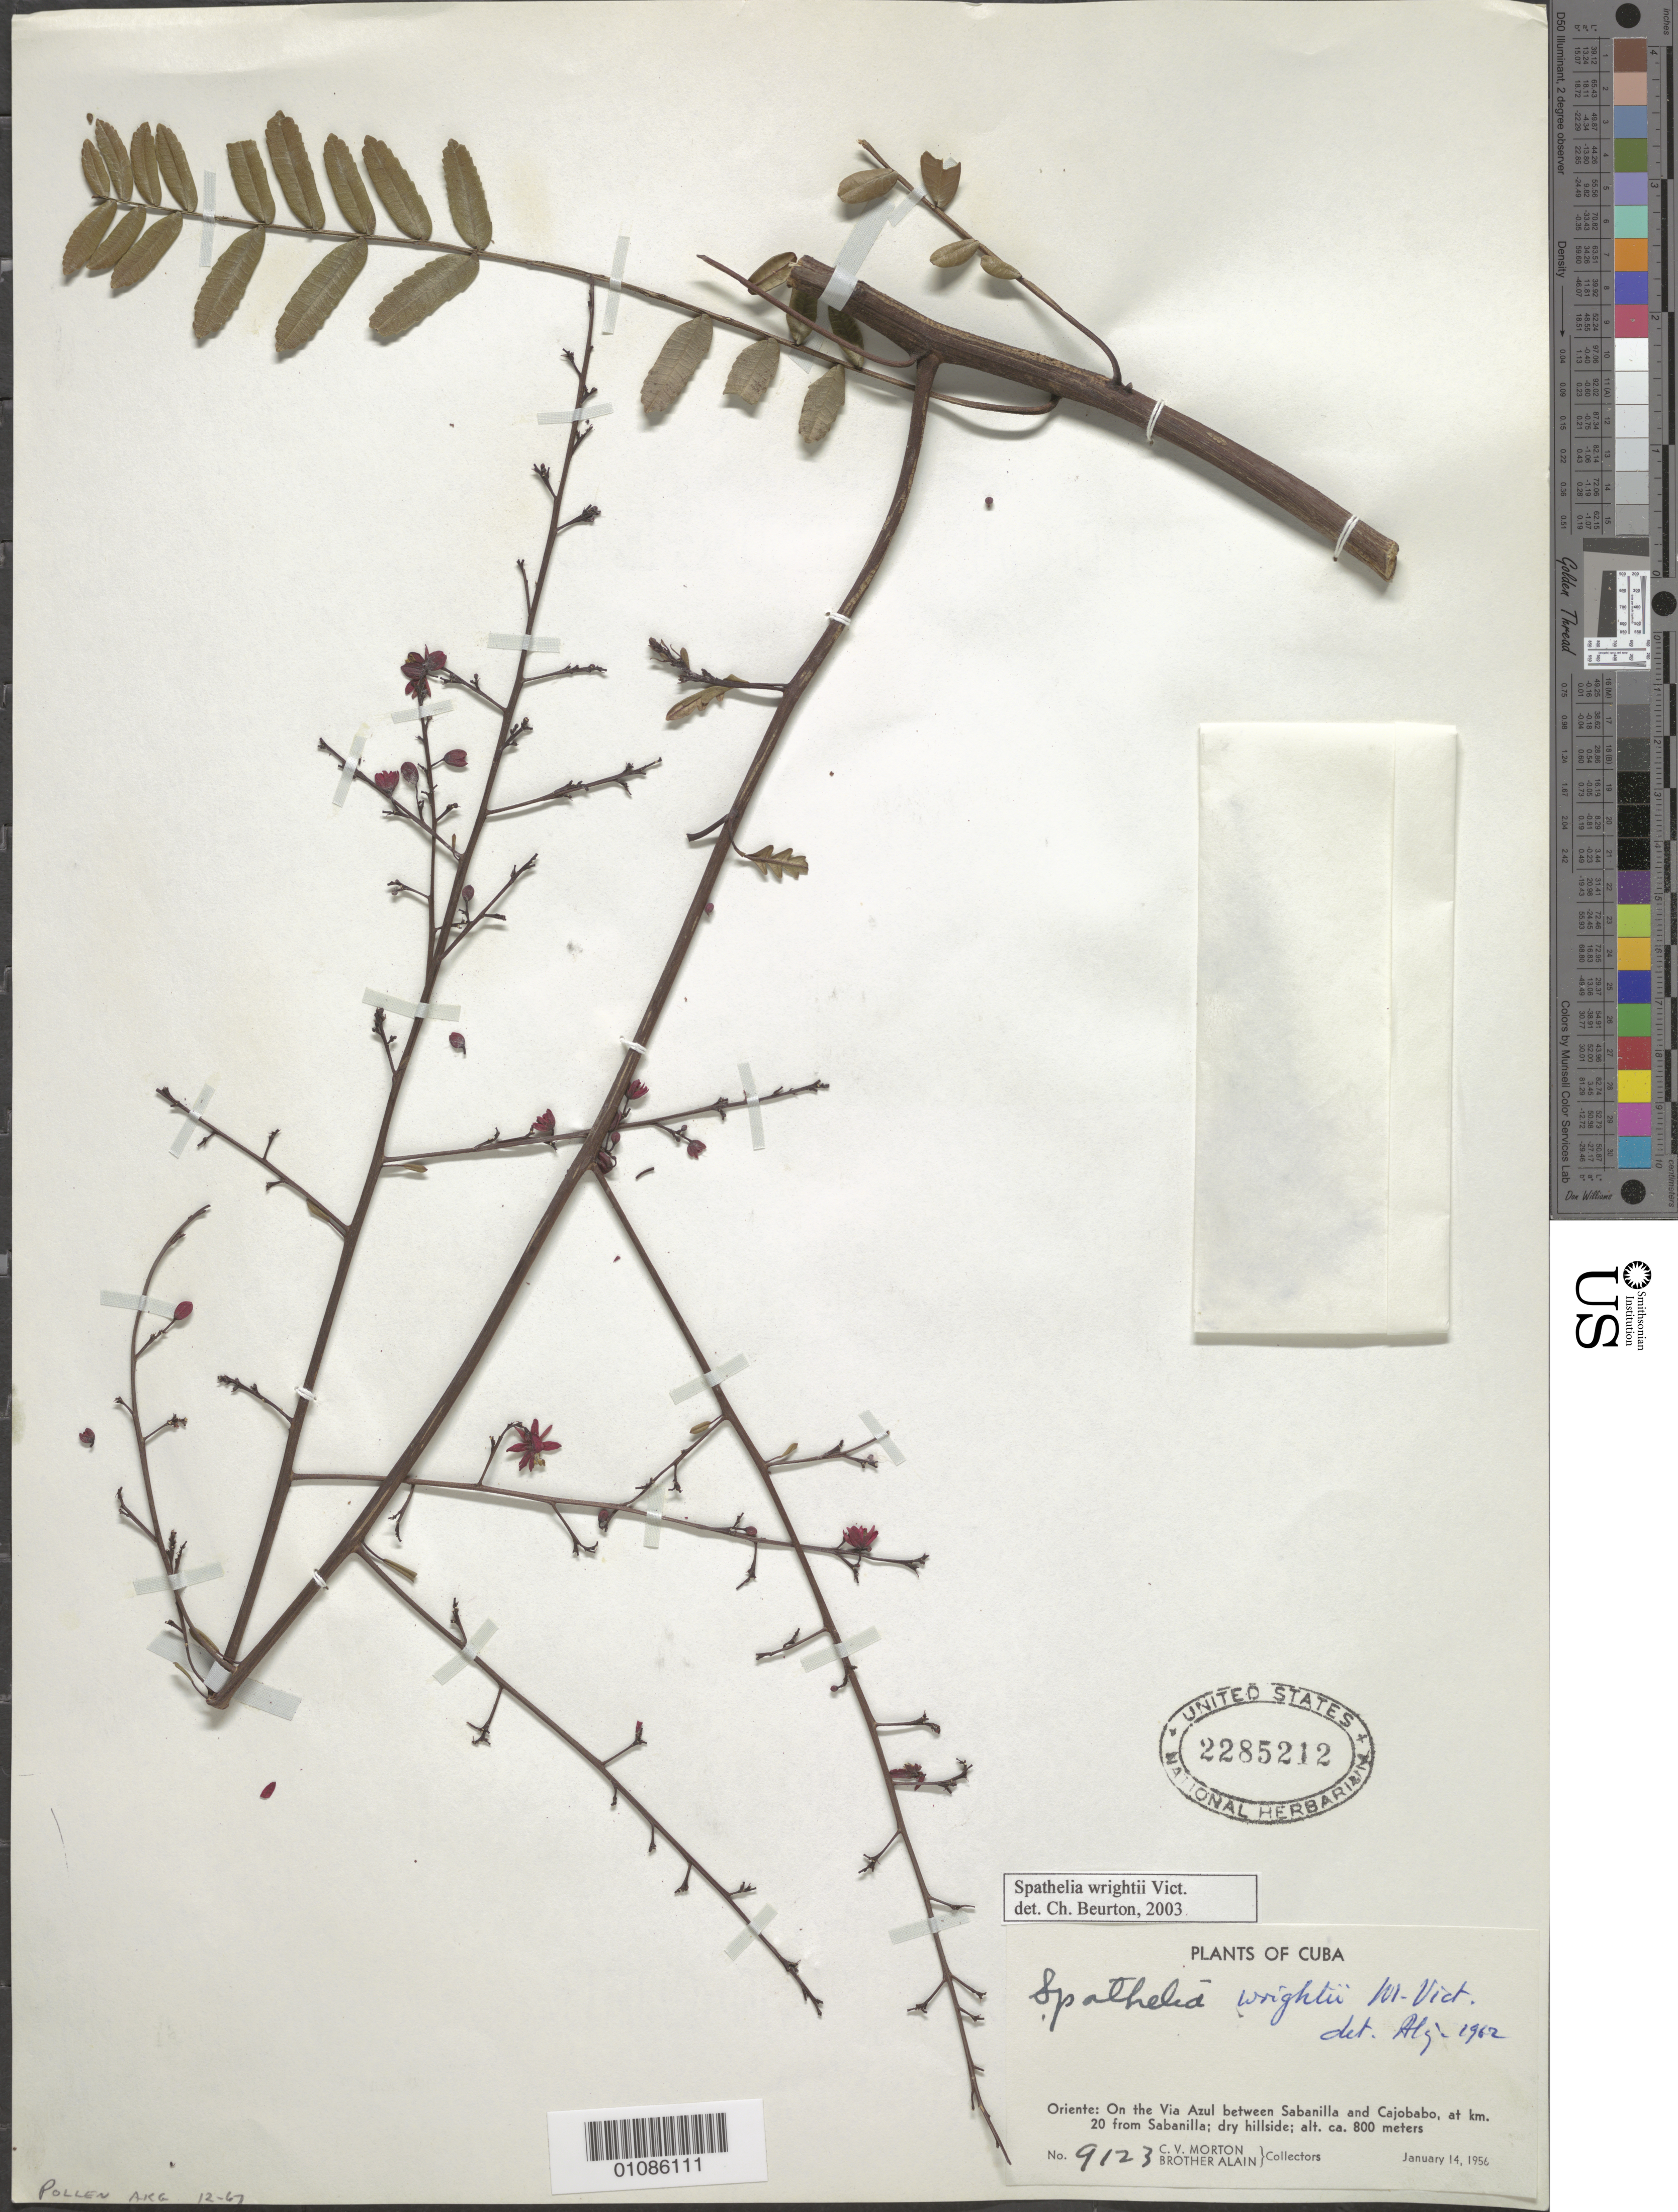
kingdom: Plantae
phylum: Tracheophyta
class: Magnoliopsida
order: Sapindales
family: Rutaceae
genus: Spathelia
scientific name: Spathelia wrightii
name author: Vict.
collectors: C. V. Morton & A. H. Liogier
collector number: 9123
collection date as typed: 14 Jan 1956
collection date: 1956-01-14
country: Cuba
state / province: Oriente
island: Cuba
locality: On the Via Azul between Sabanilla and Cajobabo, 20km from Sabanilla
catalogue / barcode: US 2285212